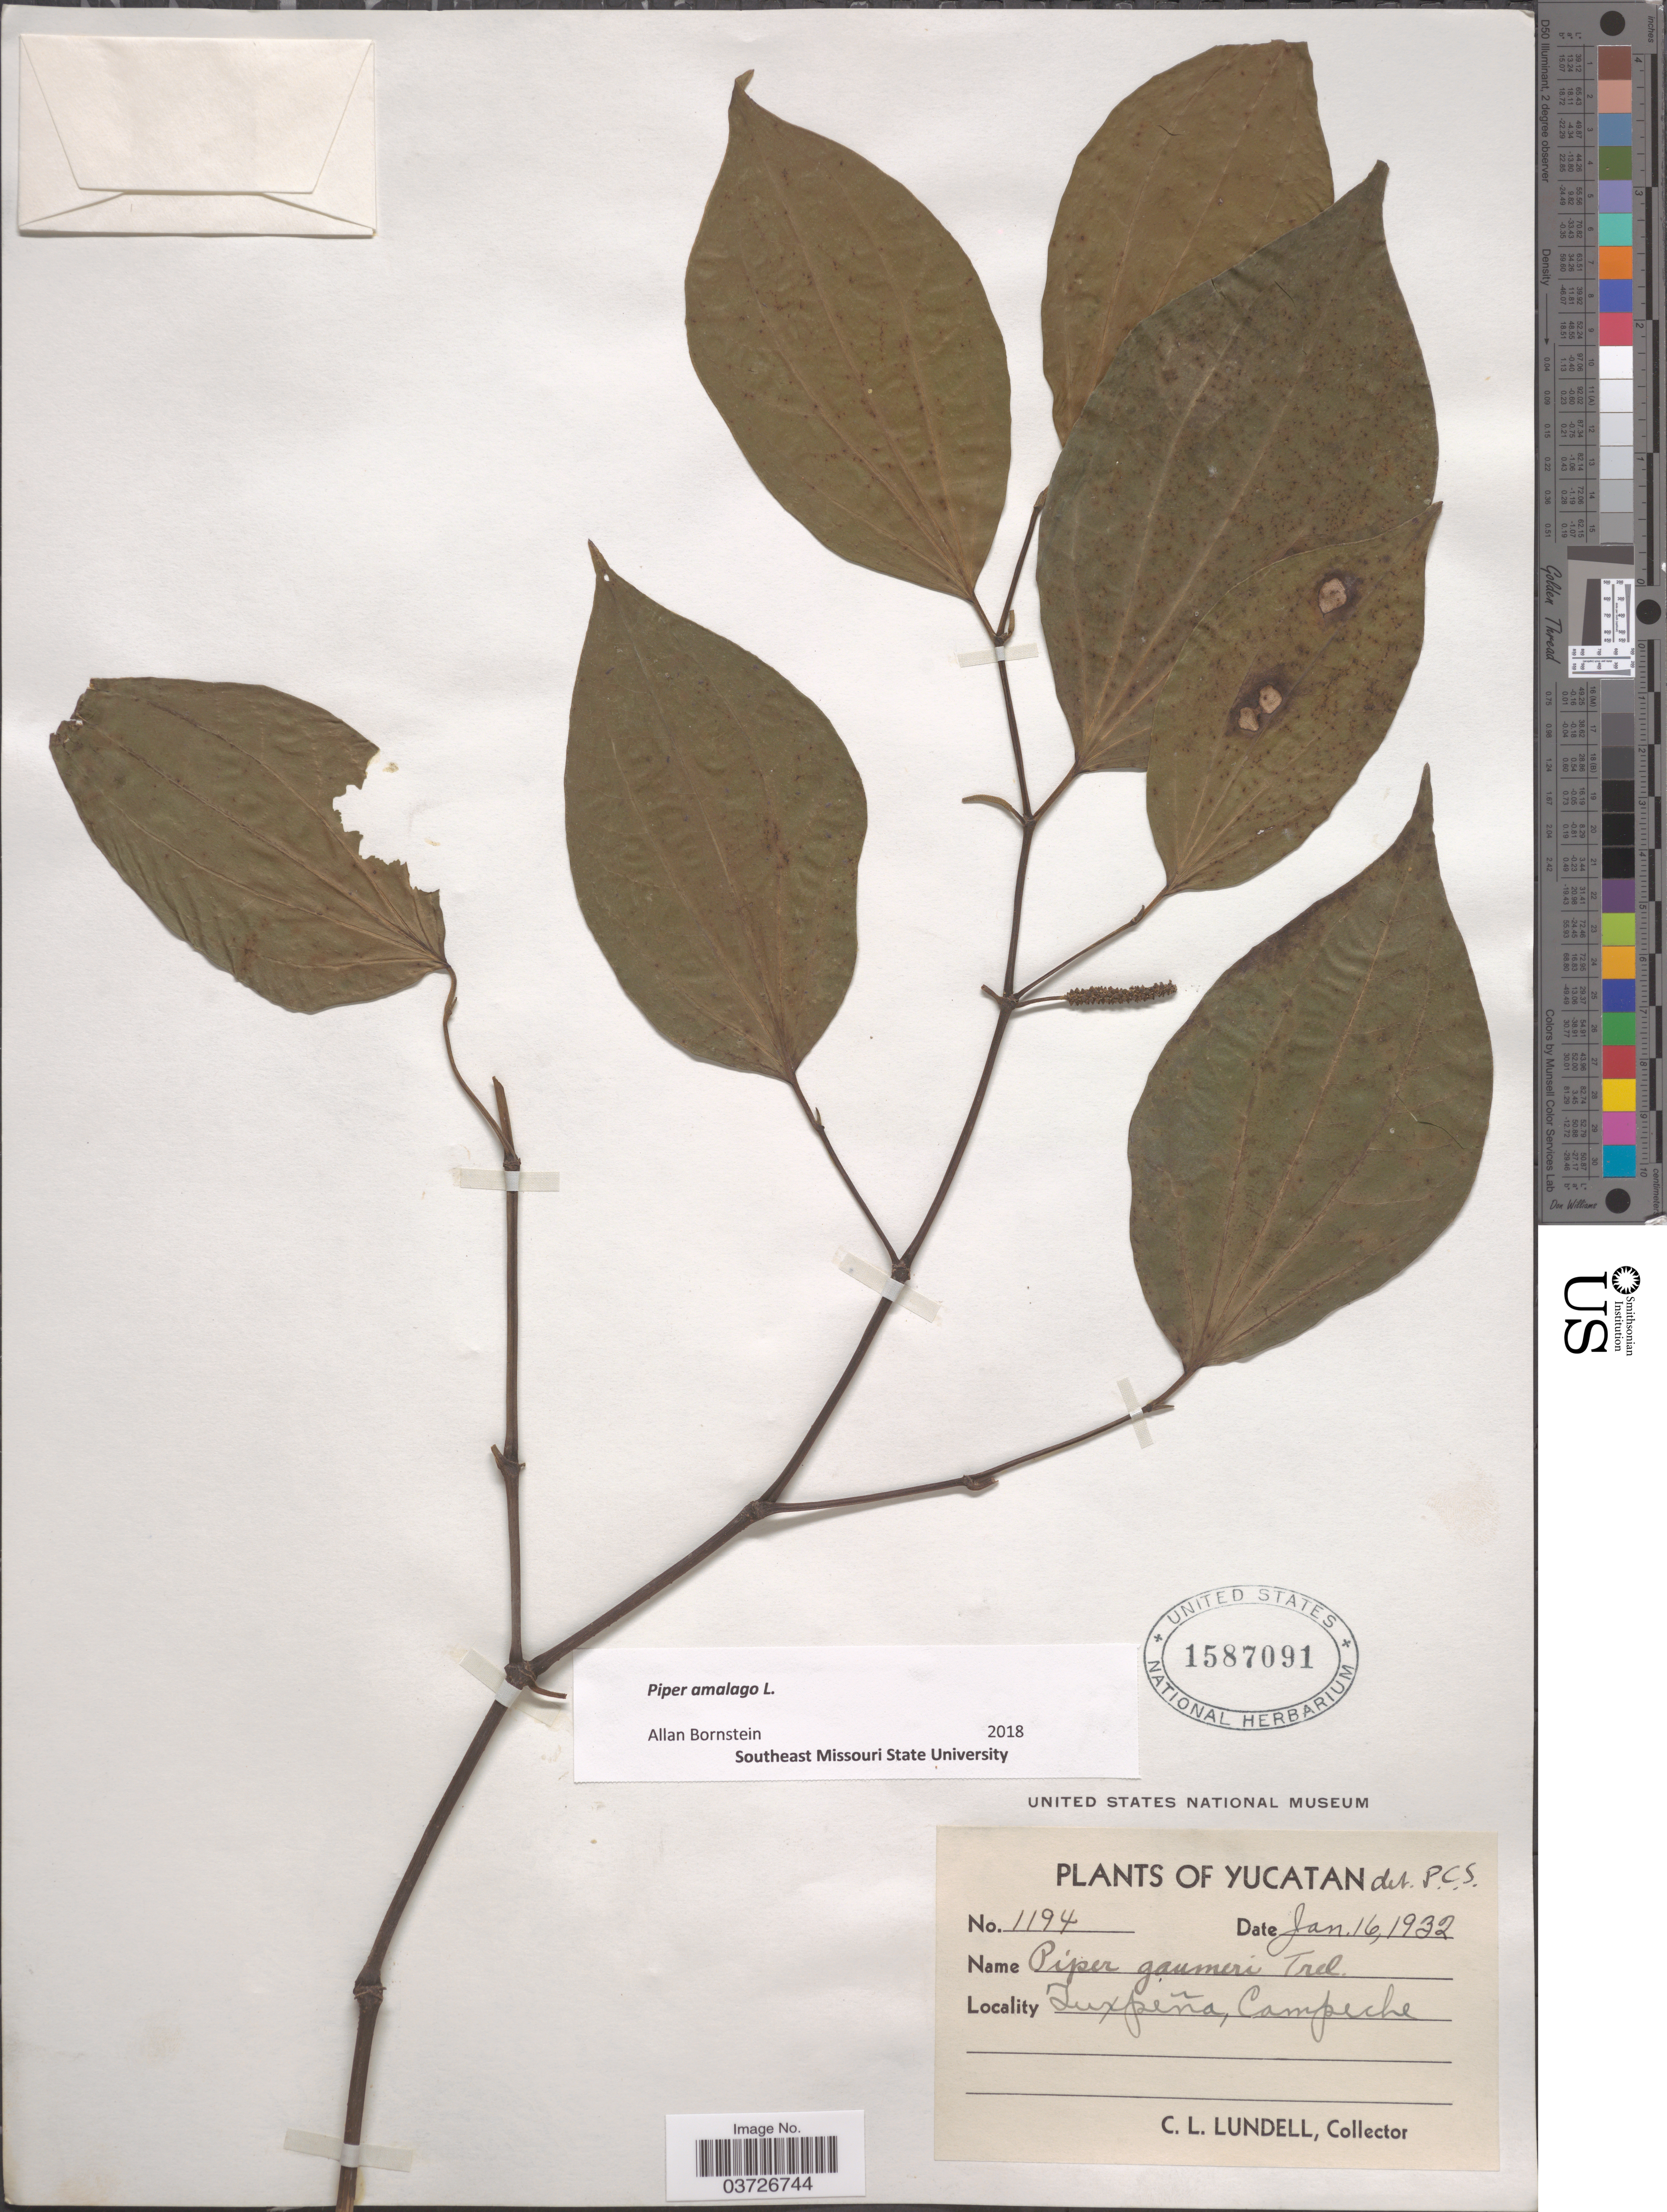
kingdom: Plantae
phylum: Tracheophyta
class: Magnoliopsida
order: Piperales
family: Piperaceae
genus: Piper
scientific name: Piper amalago var. medium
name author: (Jacq.) Yunck.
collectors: C. L. Lundell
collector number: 1194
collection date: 1932-01-16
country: Mexico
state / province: Campeche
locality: Yucatan. Tuxpeña.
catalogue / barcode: US 1587091